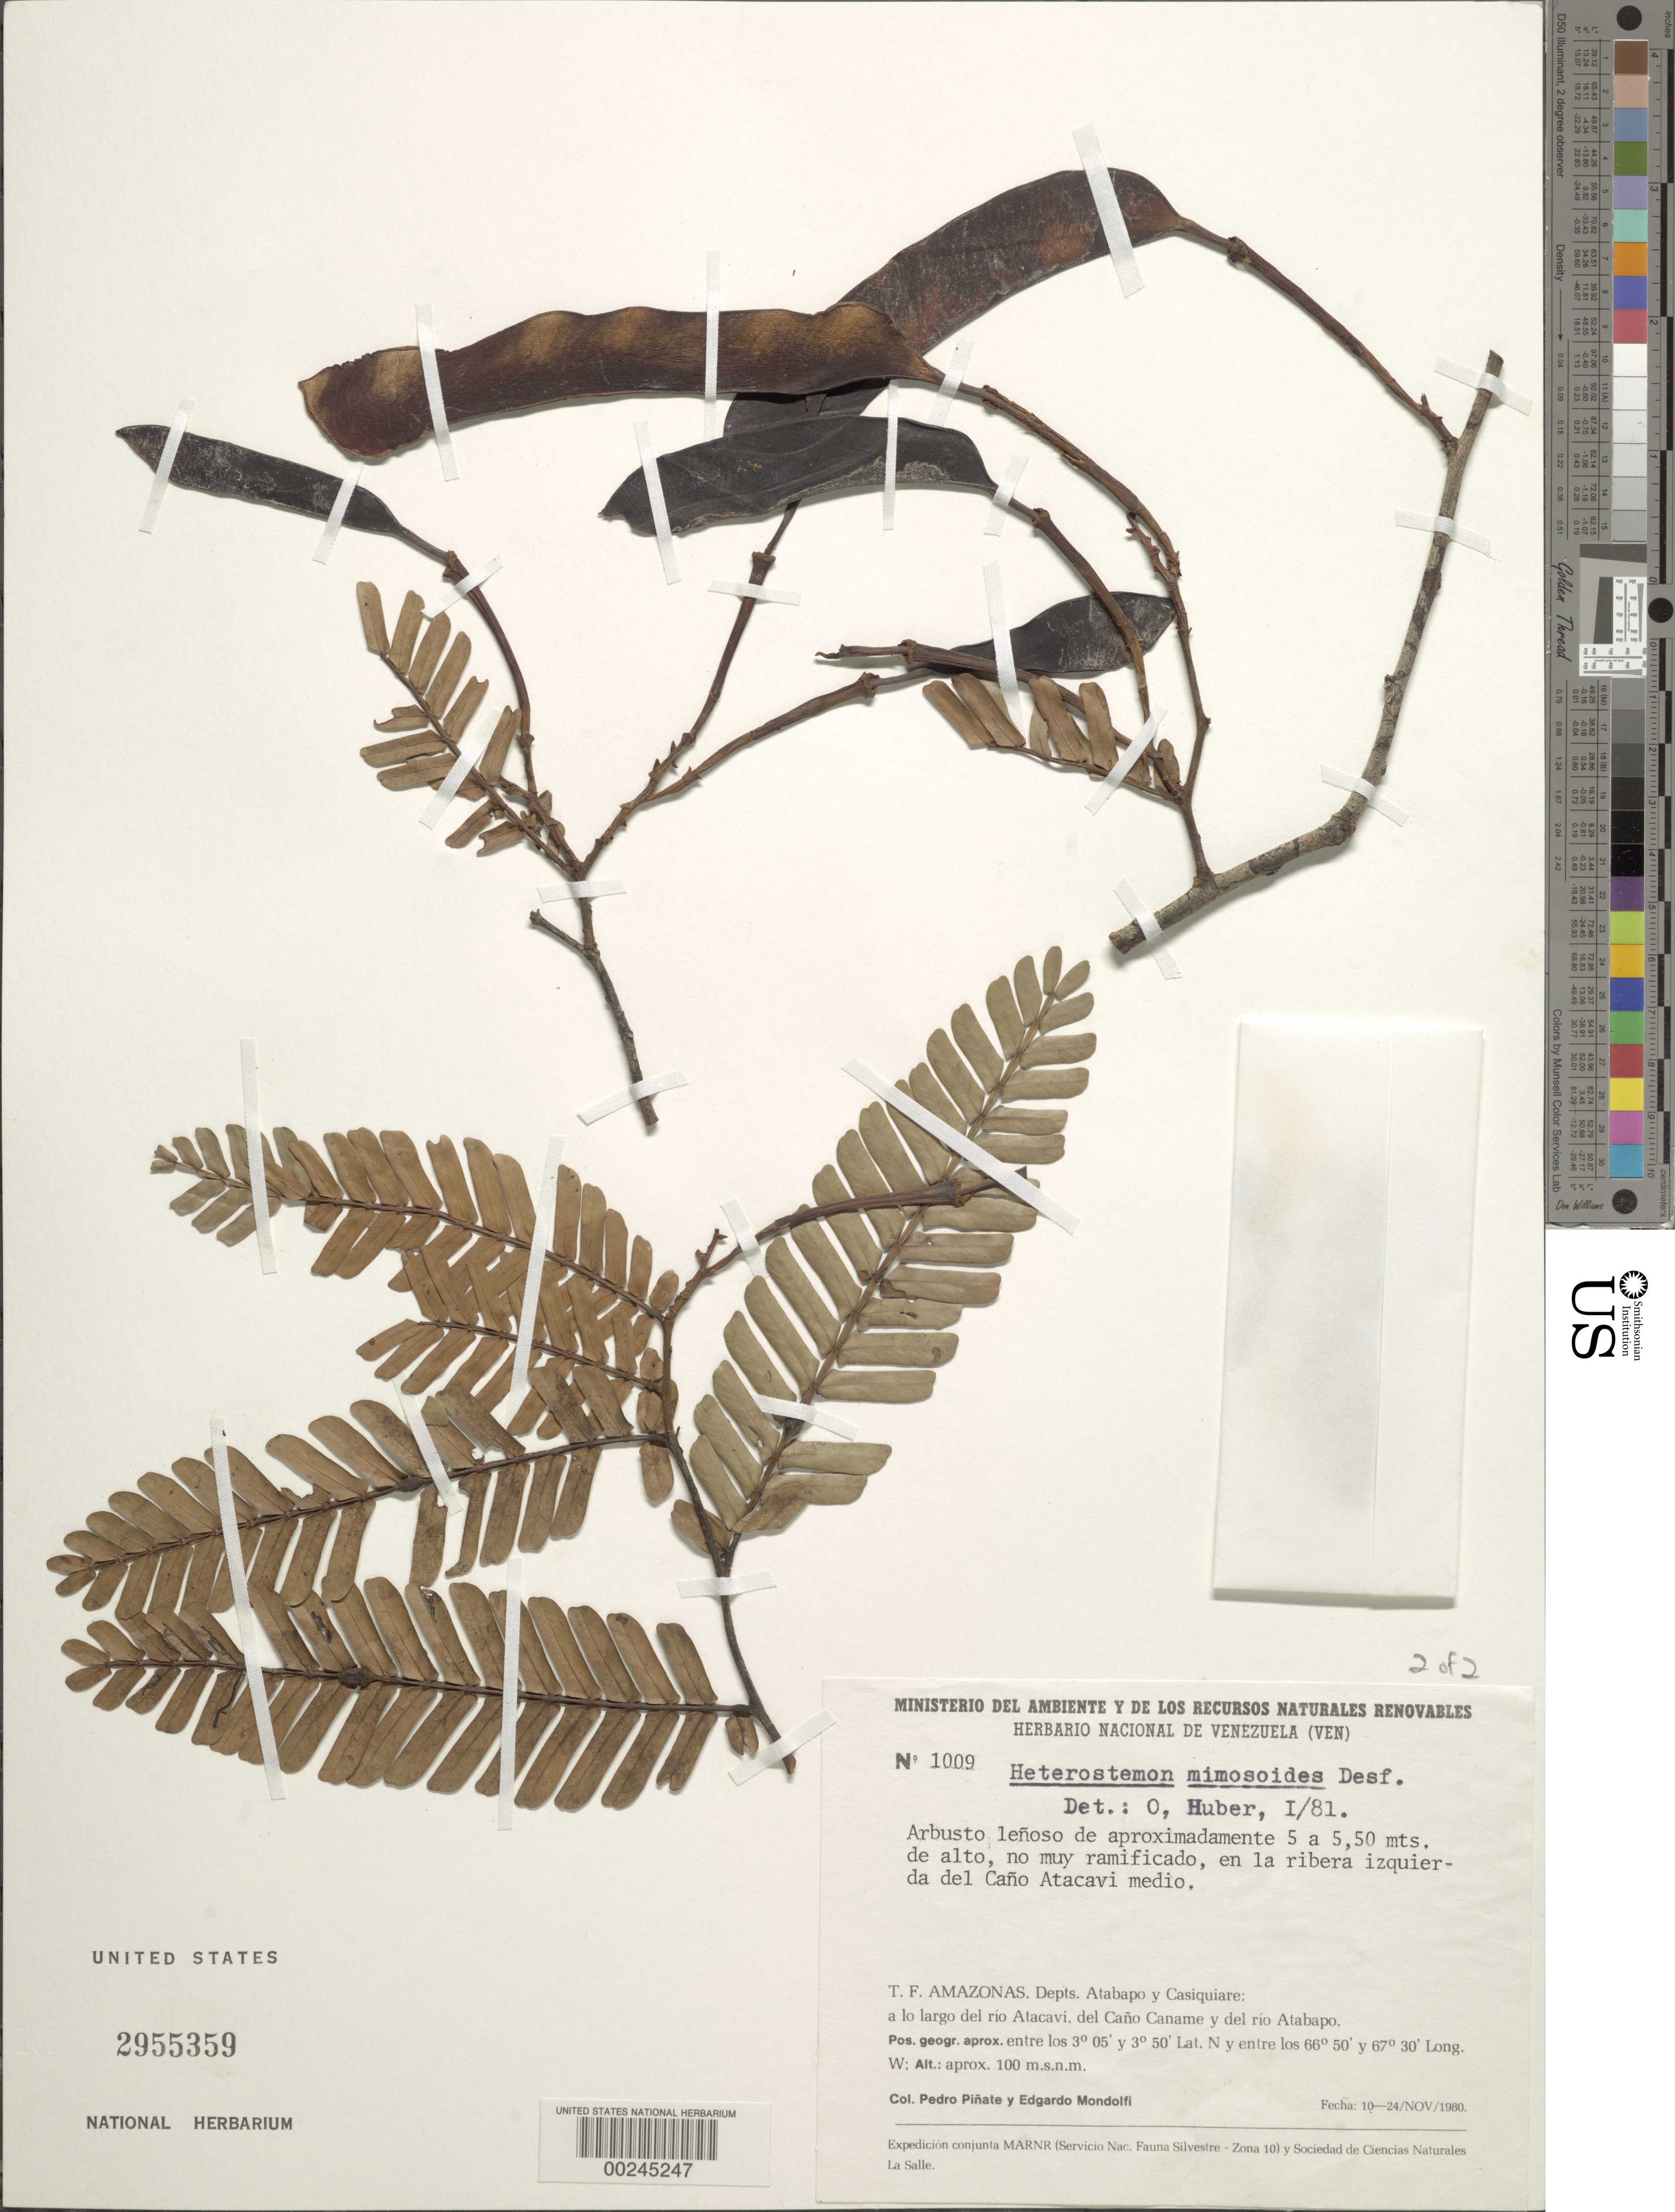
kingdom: Plantae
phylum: Tracheophyta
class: Magnoliopsida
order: Fabales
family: Fabaceae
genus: Heterostemon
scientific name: Heterostemon mimosoides var. mimosoides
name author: Desf.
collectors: P. Pinate M. & E. Mondolfi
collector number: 1009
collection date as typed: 10 Nov 1980 to 24 Nov 1980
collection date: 1980-11-10/1980-11-24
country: Venezuela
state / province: Amazonas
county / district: Atabapo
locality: Along the Rio Atacavi, the Cano Caname and the Rio Atabapo; on the left bank of Cano Atacavi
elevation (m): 100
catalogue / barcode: US 2955359